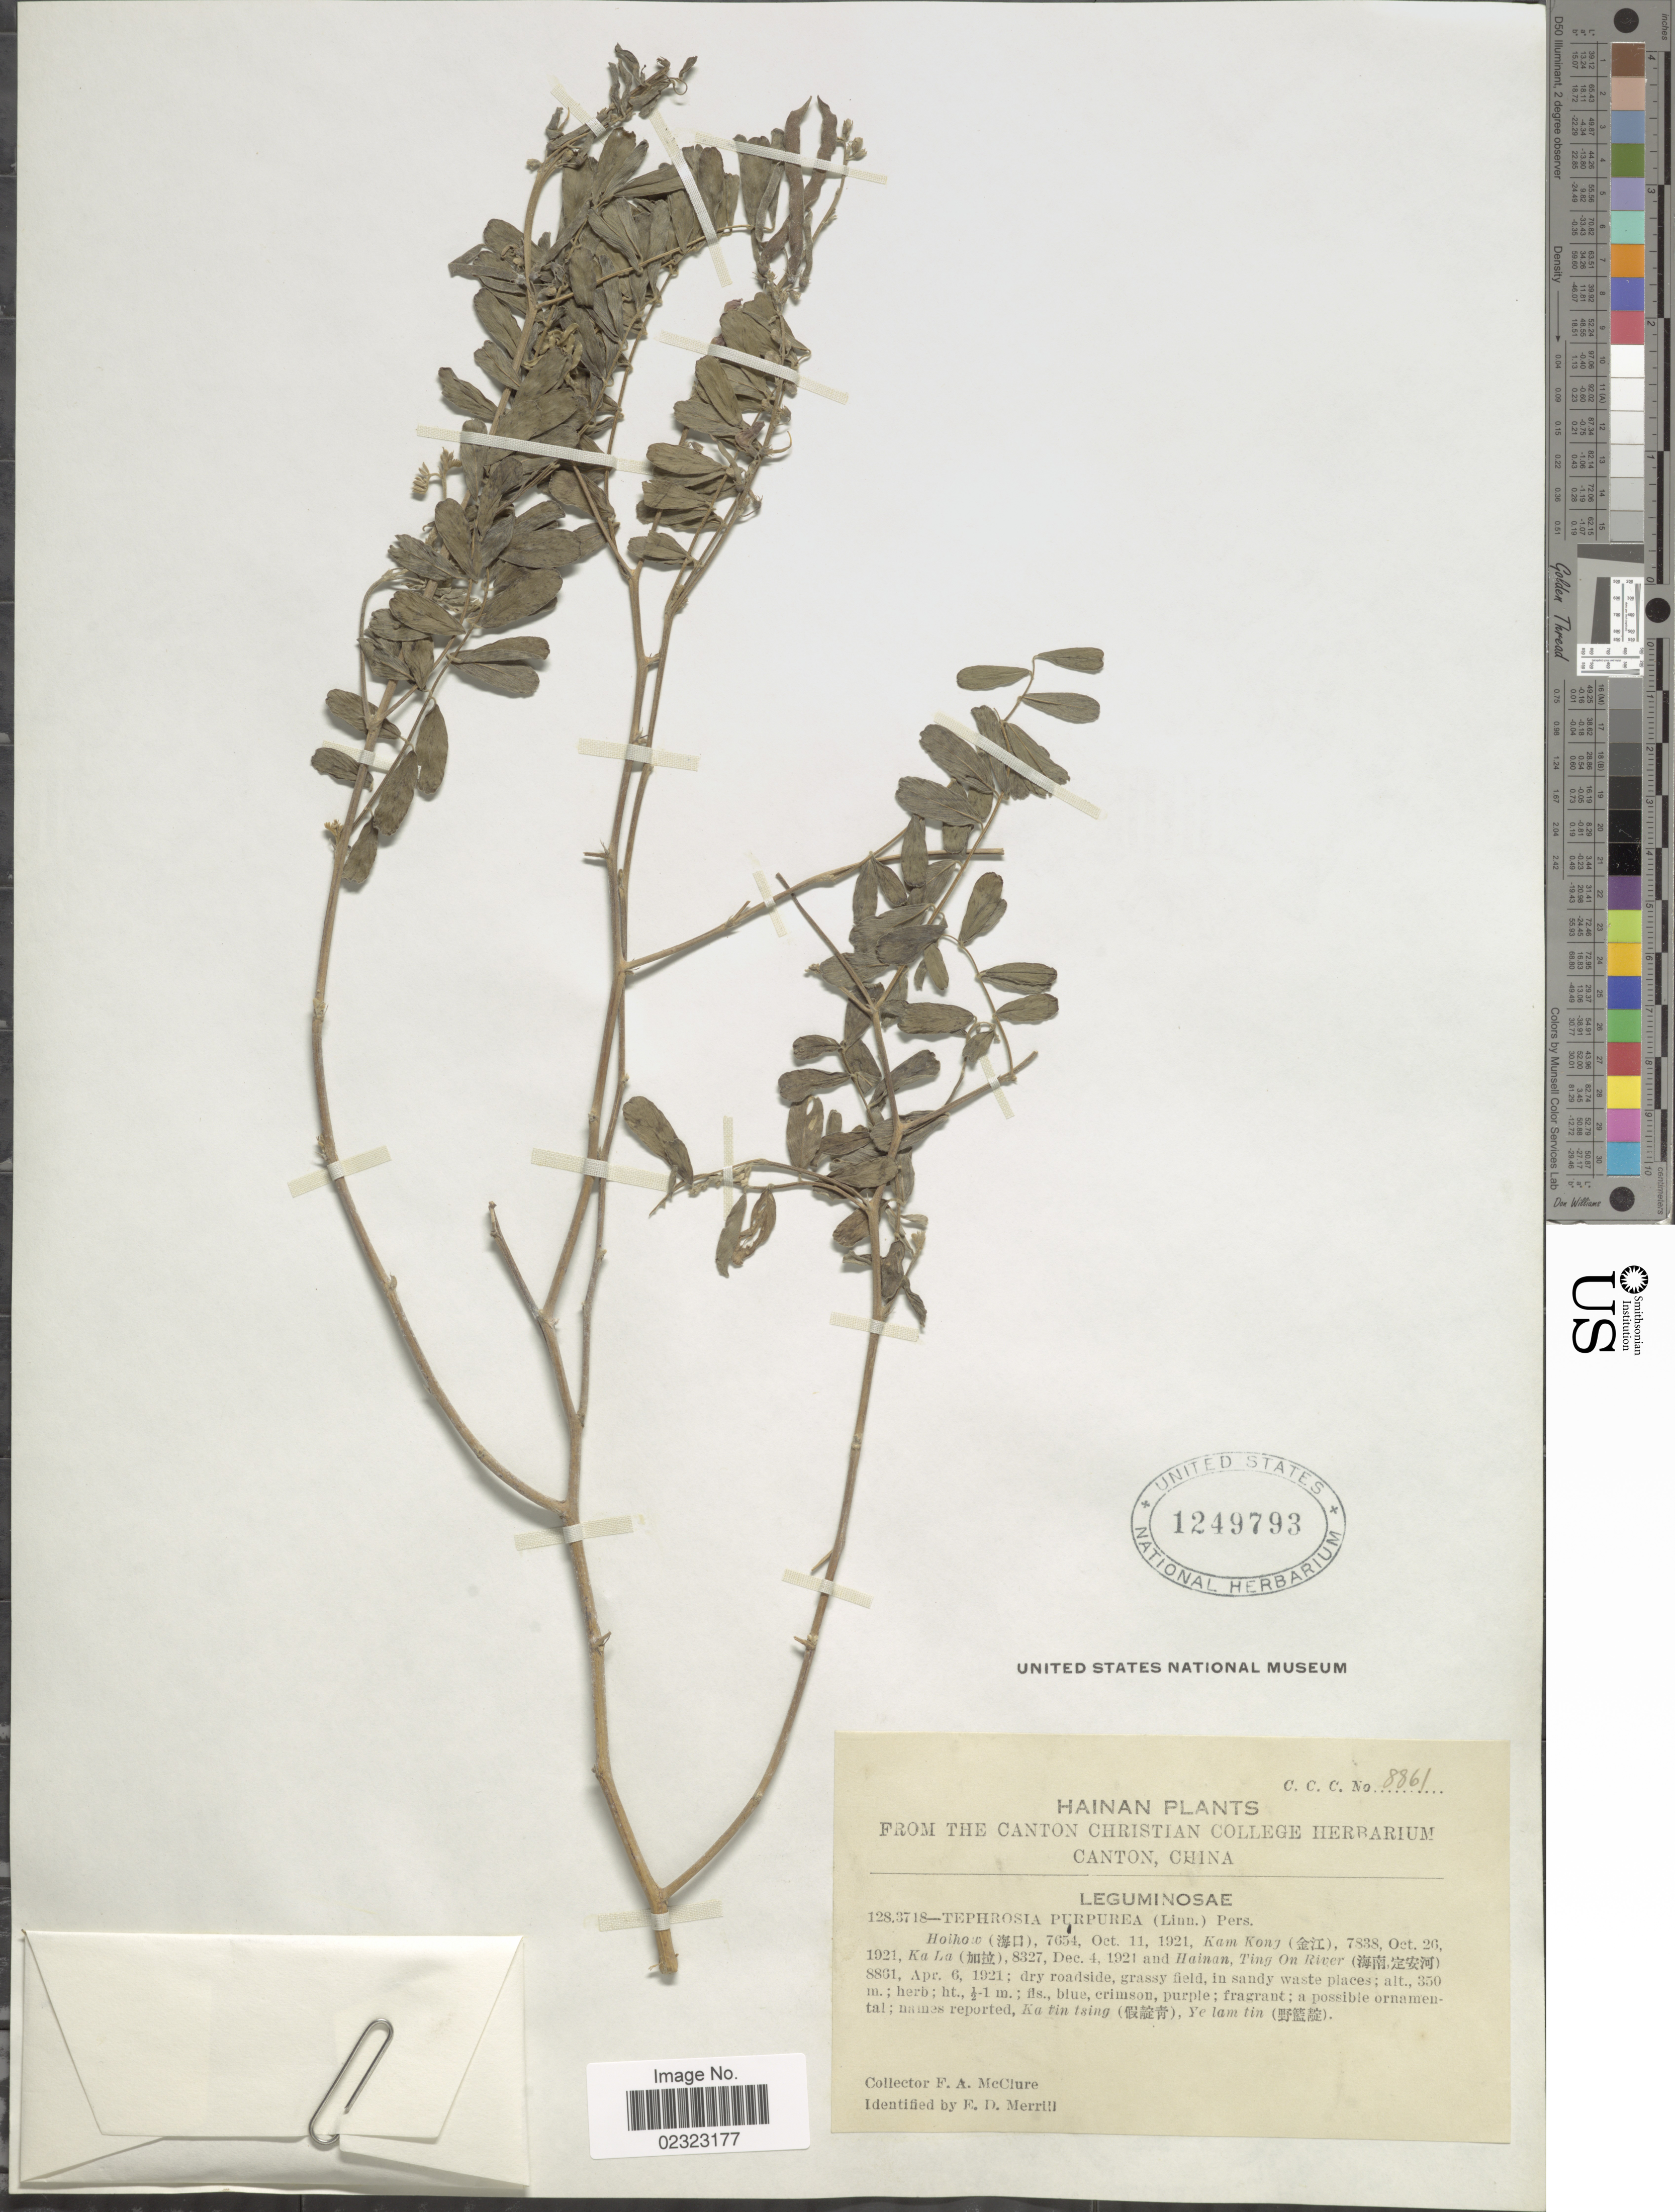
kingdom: Plantae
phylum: Tracheophyta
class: Magnoliopsida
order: Fabales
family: Fabaceae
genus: Tephrosia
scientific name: Tephrosia purpurea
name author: (L.) Pers.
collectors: F. A. McClure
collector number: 8861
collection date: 1921-04-06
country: China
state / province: Hainan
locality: Ting On River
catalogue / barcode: US 1249793